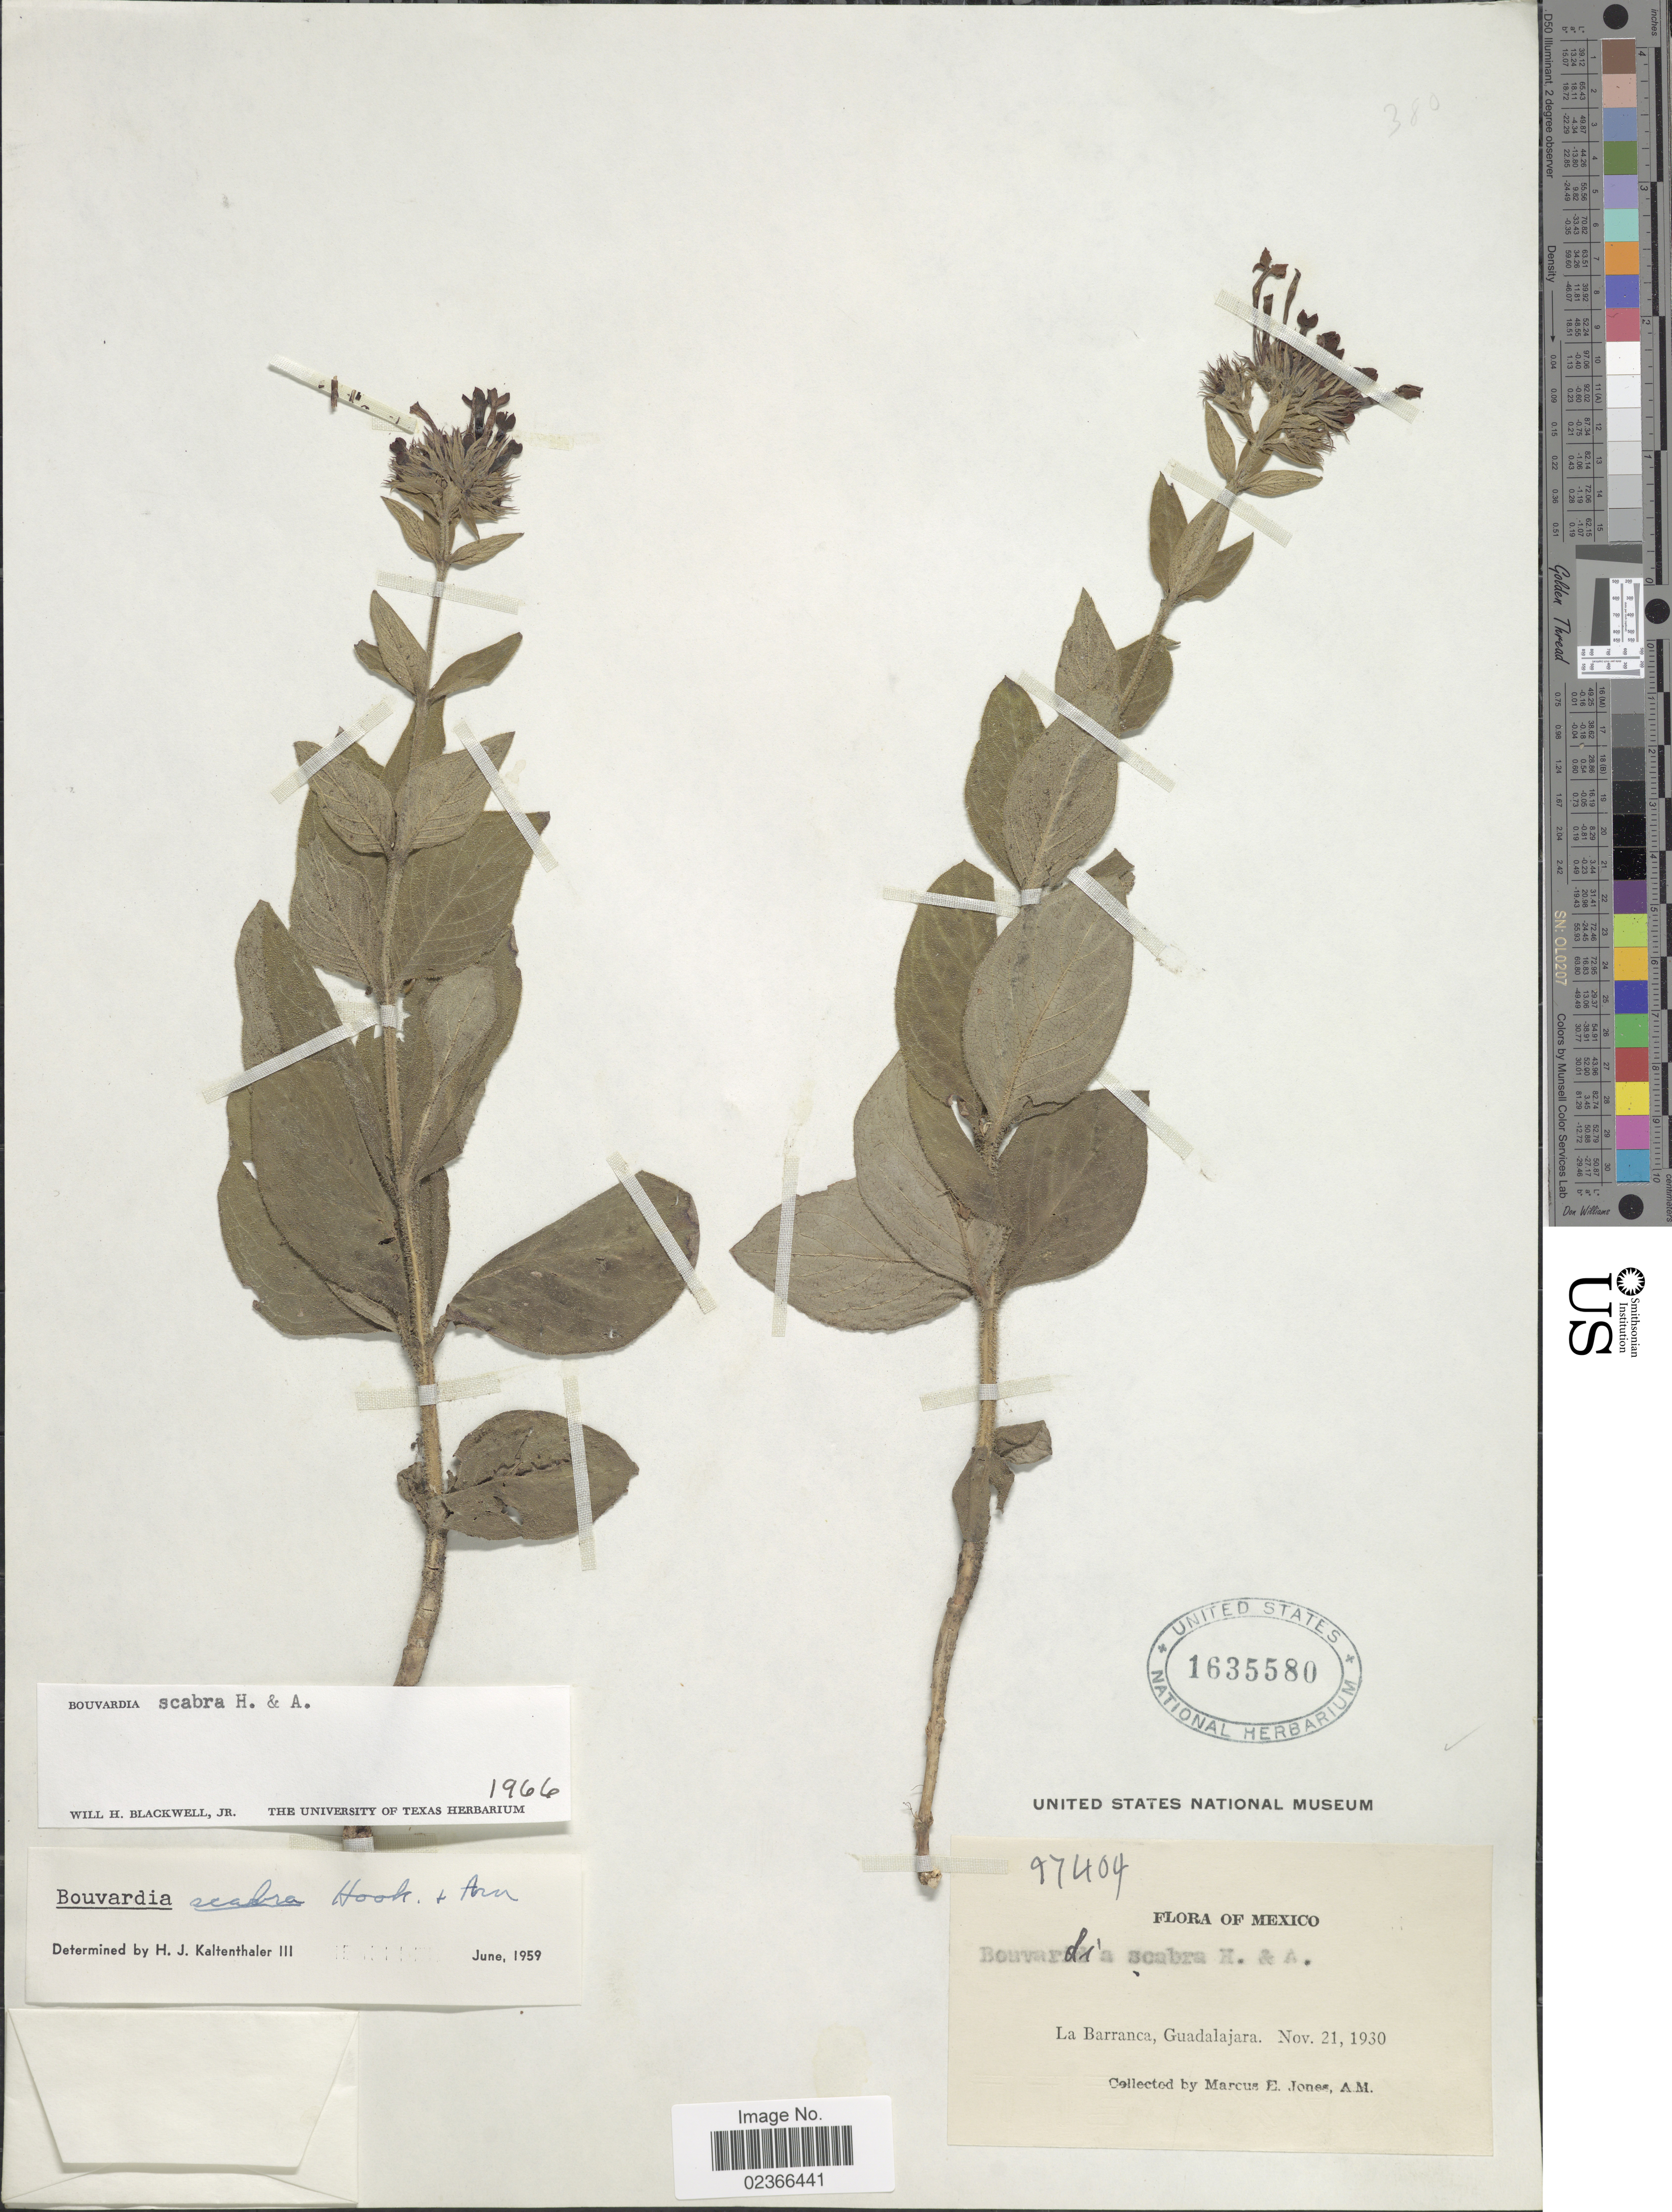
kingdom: Plantae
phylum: Tracheophyta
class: Magnoliopsida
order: Gentianales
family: Rubiaceae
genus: Bouvardia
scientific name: Bouvardia scabra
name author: Hook. & Arn.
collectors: M. E. Jones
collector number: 97404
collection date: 1930-11-21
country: Mexico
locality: La Barranca, Guadalajara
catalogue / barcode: US 1635580